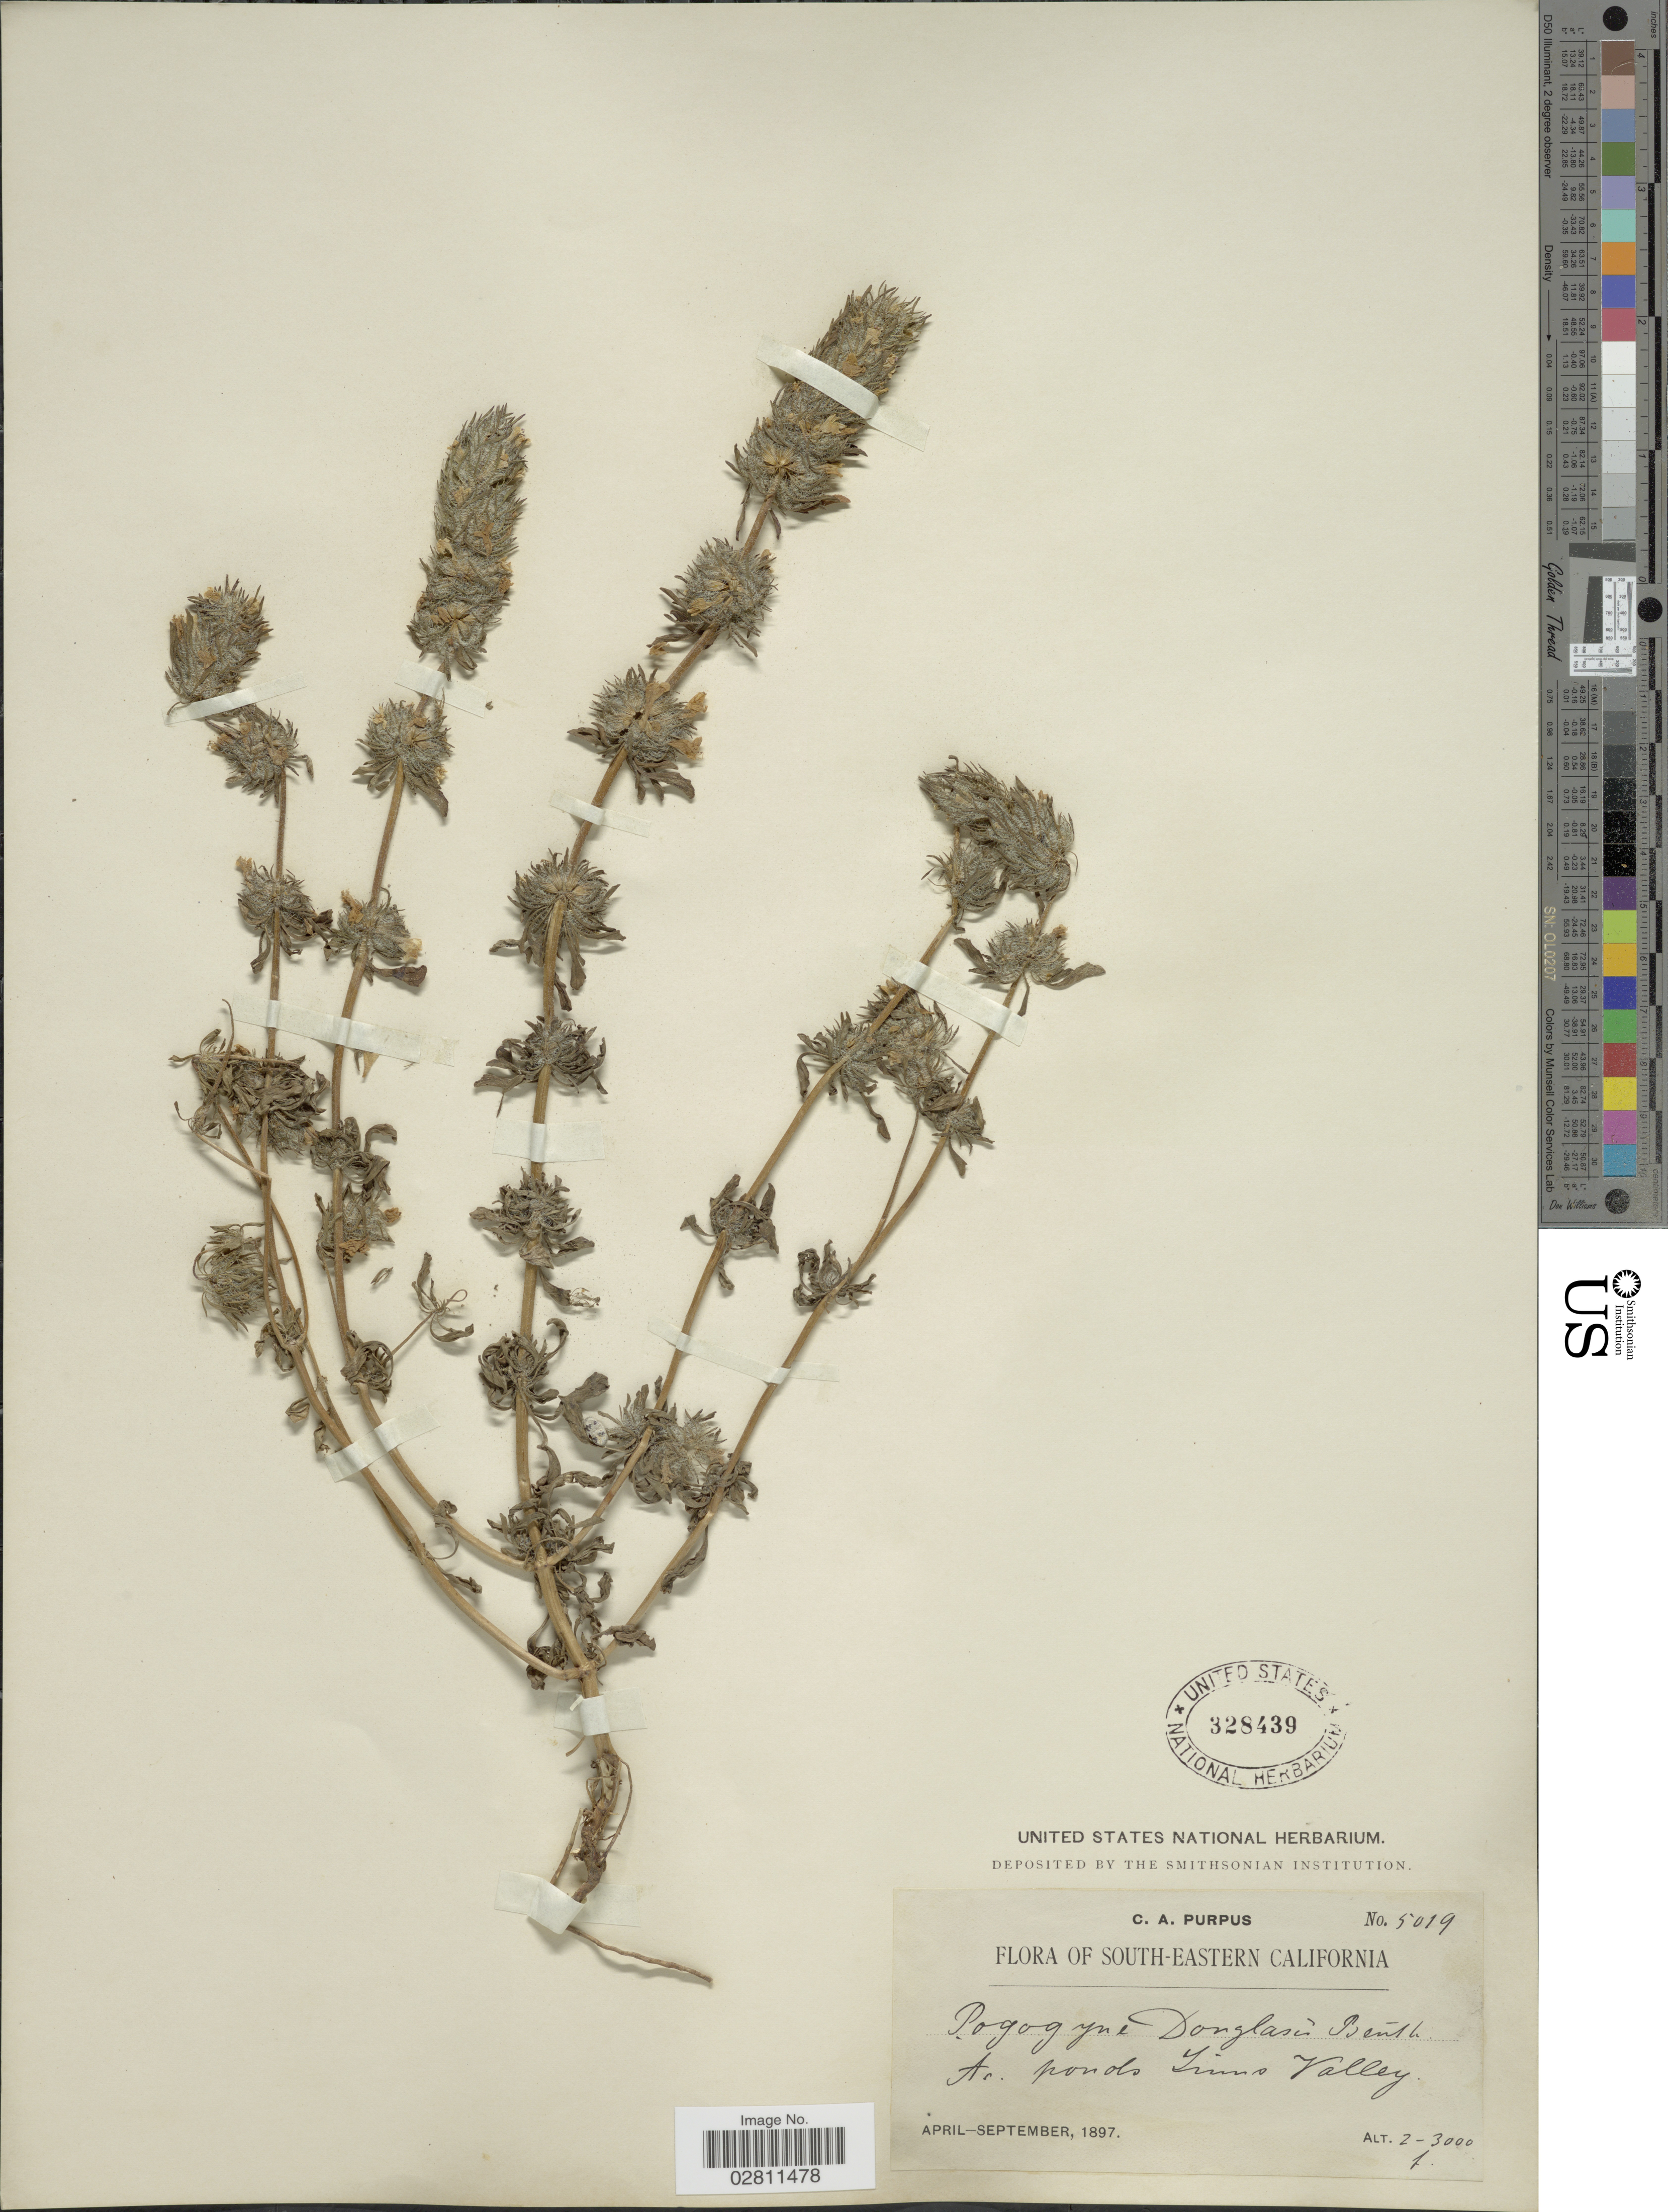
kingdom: Plantae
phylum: Tracheophyta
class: Magnoliopsida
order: Lamiales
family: Lamiaceae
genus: Pogogyne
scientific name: Pogogyne douglasii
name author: Benth.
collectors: C. A. Purpus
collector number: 5019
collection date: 1897-04/1897-09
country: United States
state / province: California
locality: South-Eastern California. At ponds Tinns Valley.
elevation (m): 610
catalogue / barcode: US 328439